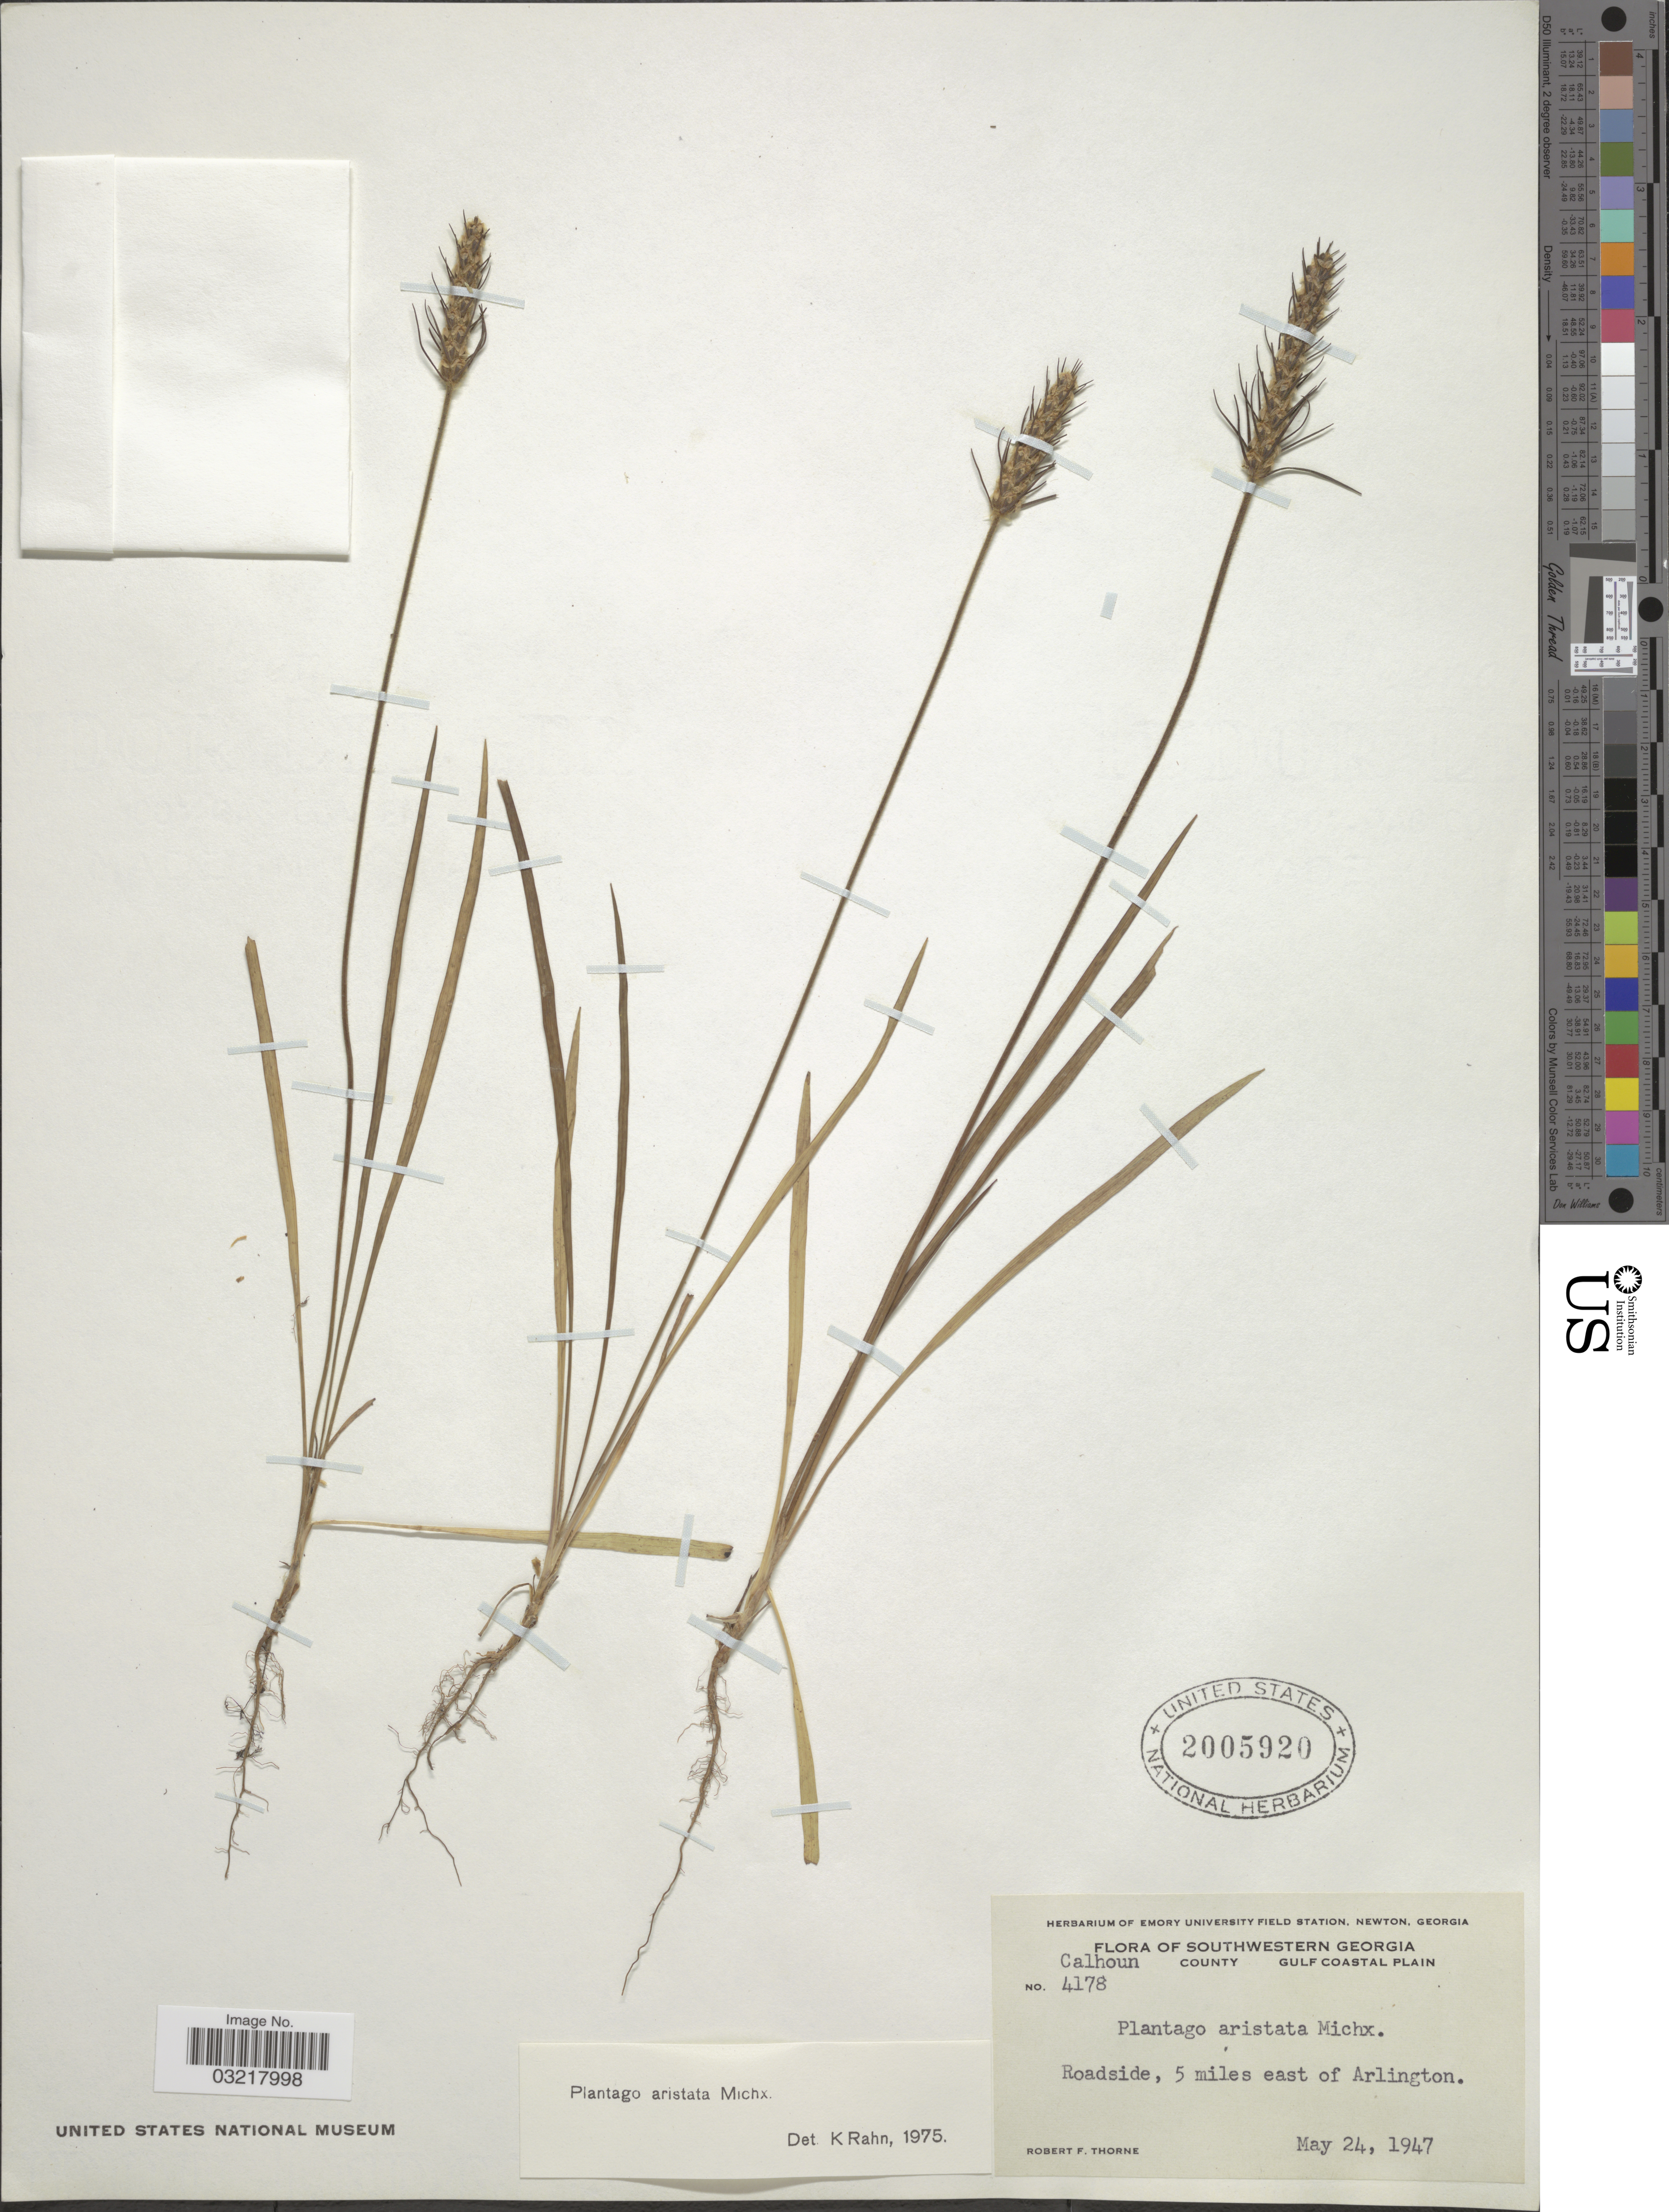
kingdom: Plantae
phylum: Tracheophyta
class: Magnoliopsida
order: Lamiales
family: Plantaginaceae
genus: Plantago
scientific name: Plantago aristata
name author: Michx.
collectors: R. F. Thorne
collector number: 4178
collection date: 1947-05-24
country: United States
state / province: Georgia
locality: Southwestern Georgia. Calhoun County. Gulf Coastal Plain. Roadside, 5 miles east of Arlington.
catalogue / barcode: US 2005920